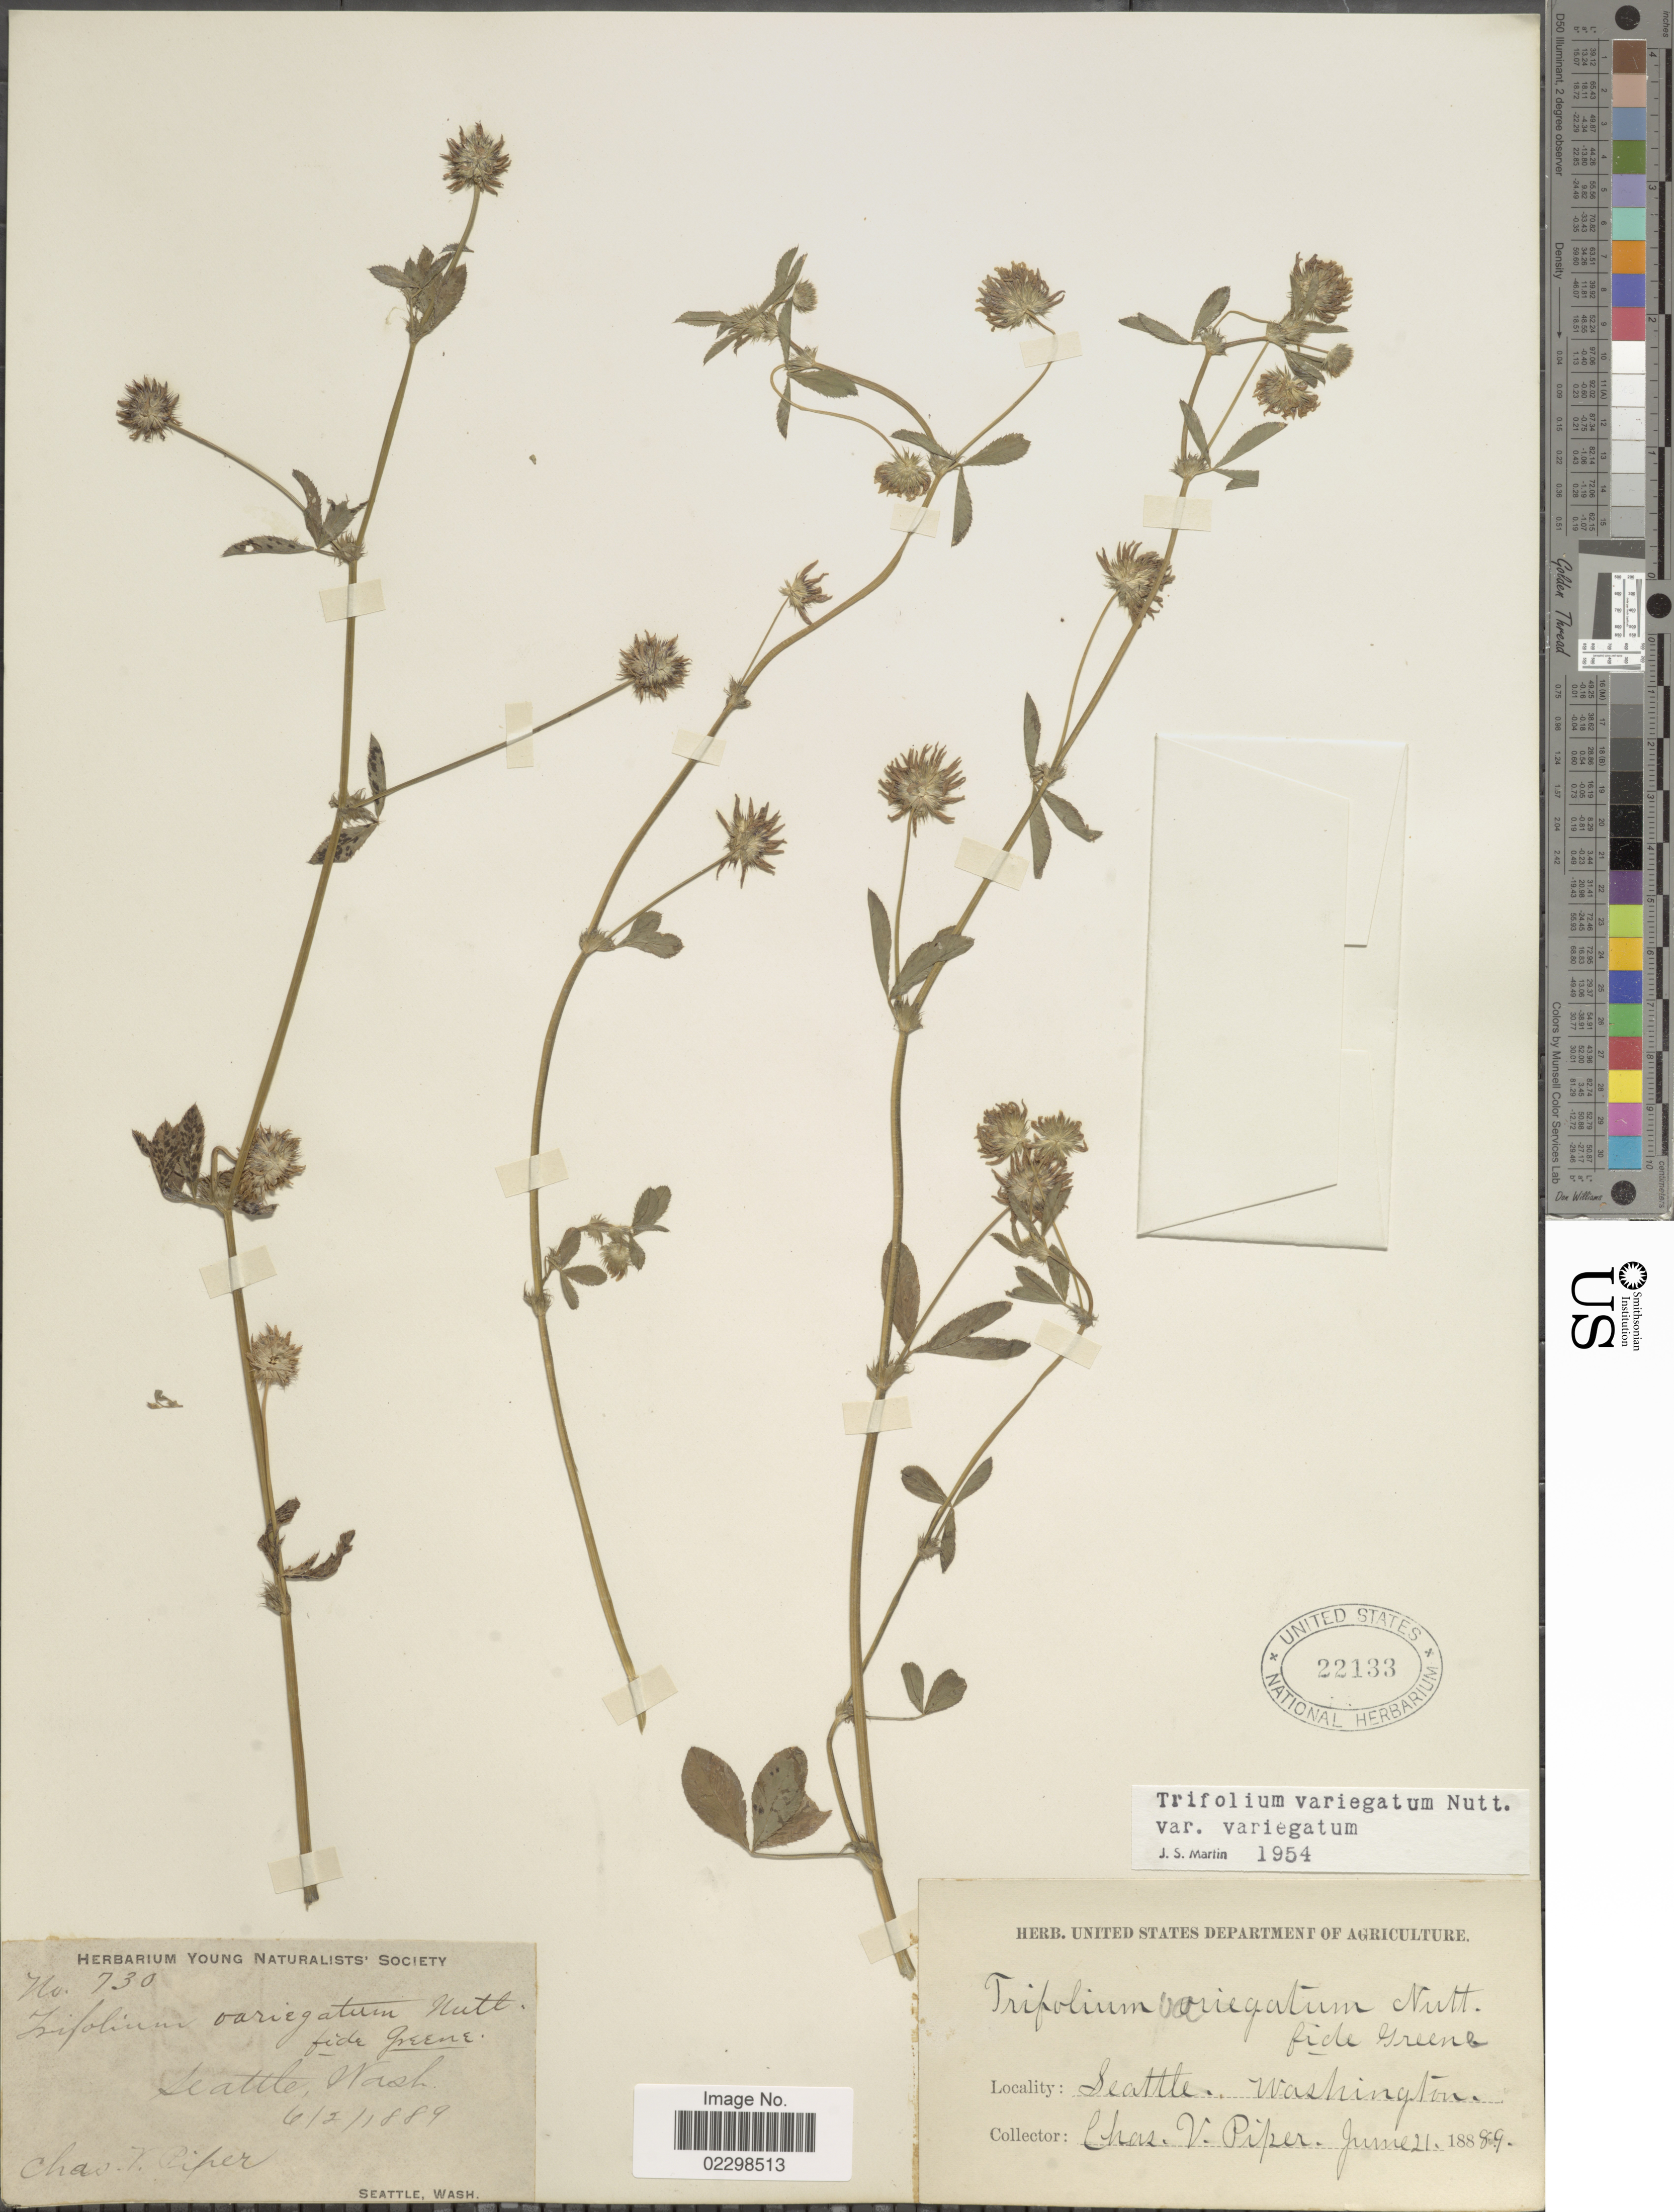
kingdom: Plantae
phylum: Tracheophyta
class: Magnoliopsida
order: Fabales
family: Fabaceae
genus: Trifolium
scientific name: Trifolium variegatum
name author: Nutt.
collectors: C. V. Piper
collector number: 730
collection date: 1889-06-21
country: United States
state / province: Washington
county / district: King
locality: Seattle, Wash.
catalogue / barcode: US 22133